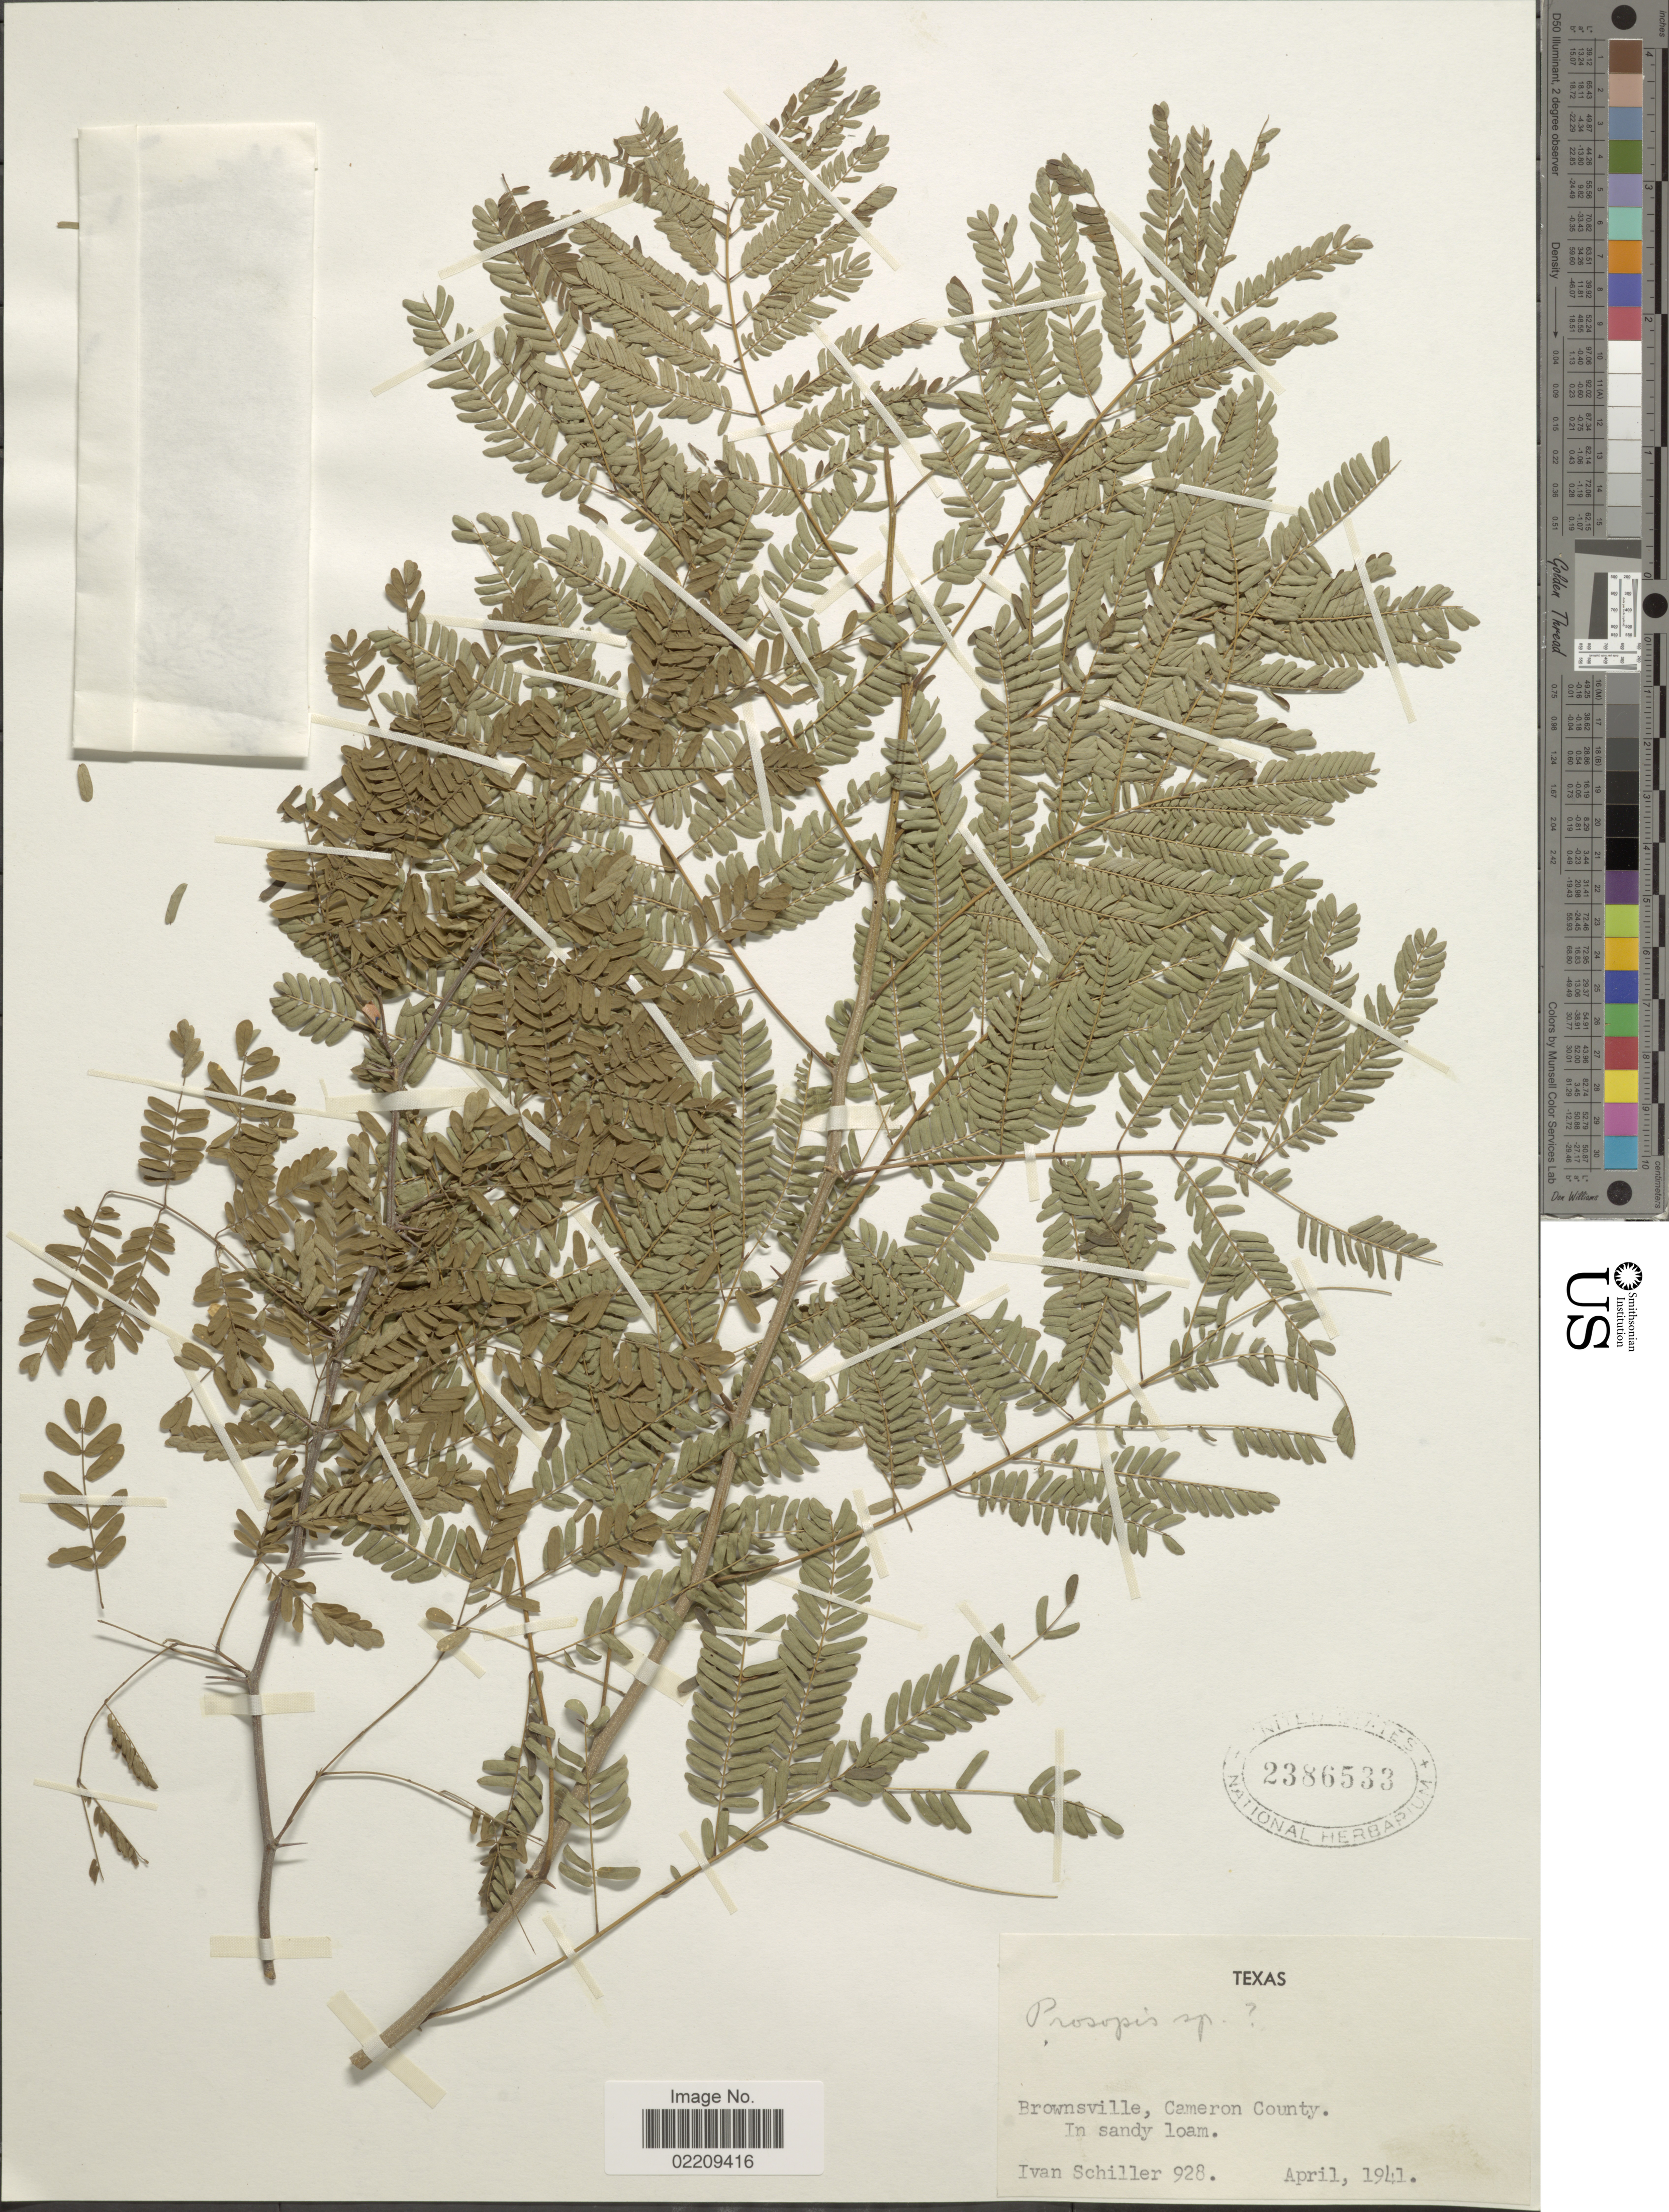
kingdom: Plantae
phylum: Tracheophyta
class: Magnoliopsida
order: Fabales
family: Fabaceae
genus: Prosopis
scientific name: Prosopis sp.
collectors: I. Schiller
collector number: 928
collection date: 1941-04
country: United States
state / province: Texas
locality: Brownsville, Cameron County.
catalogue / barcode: US 2386533